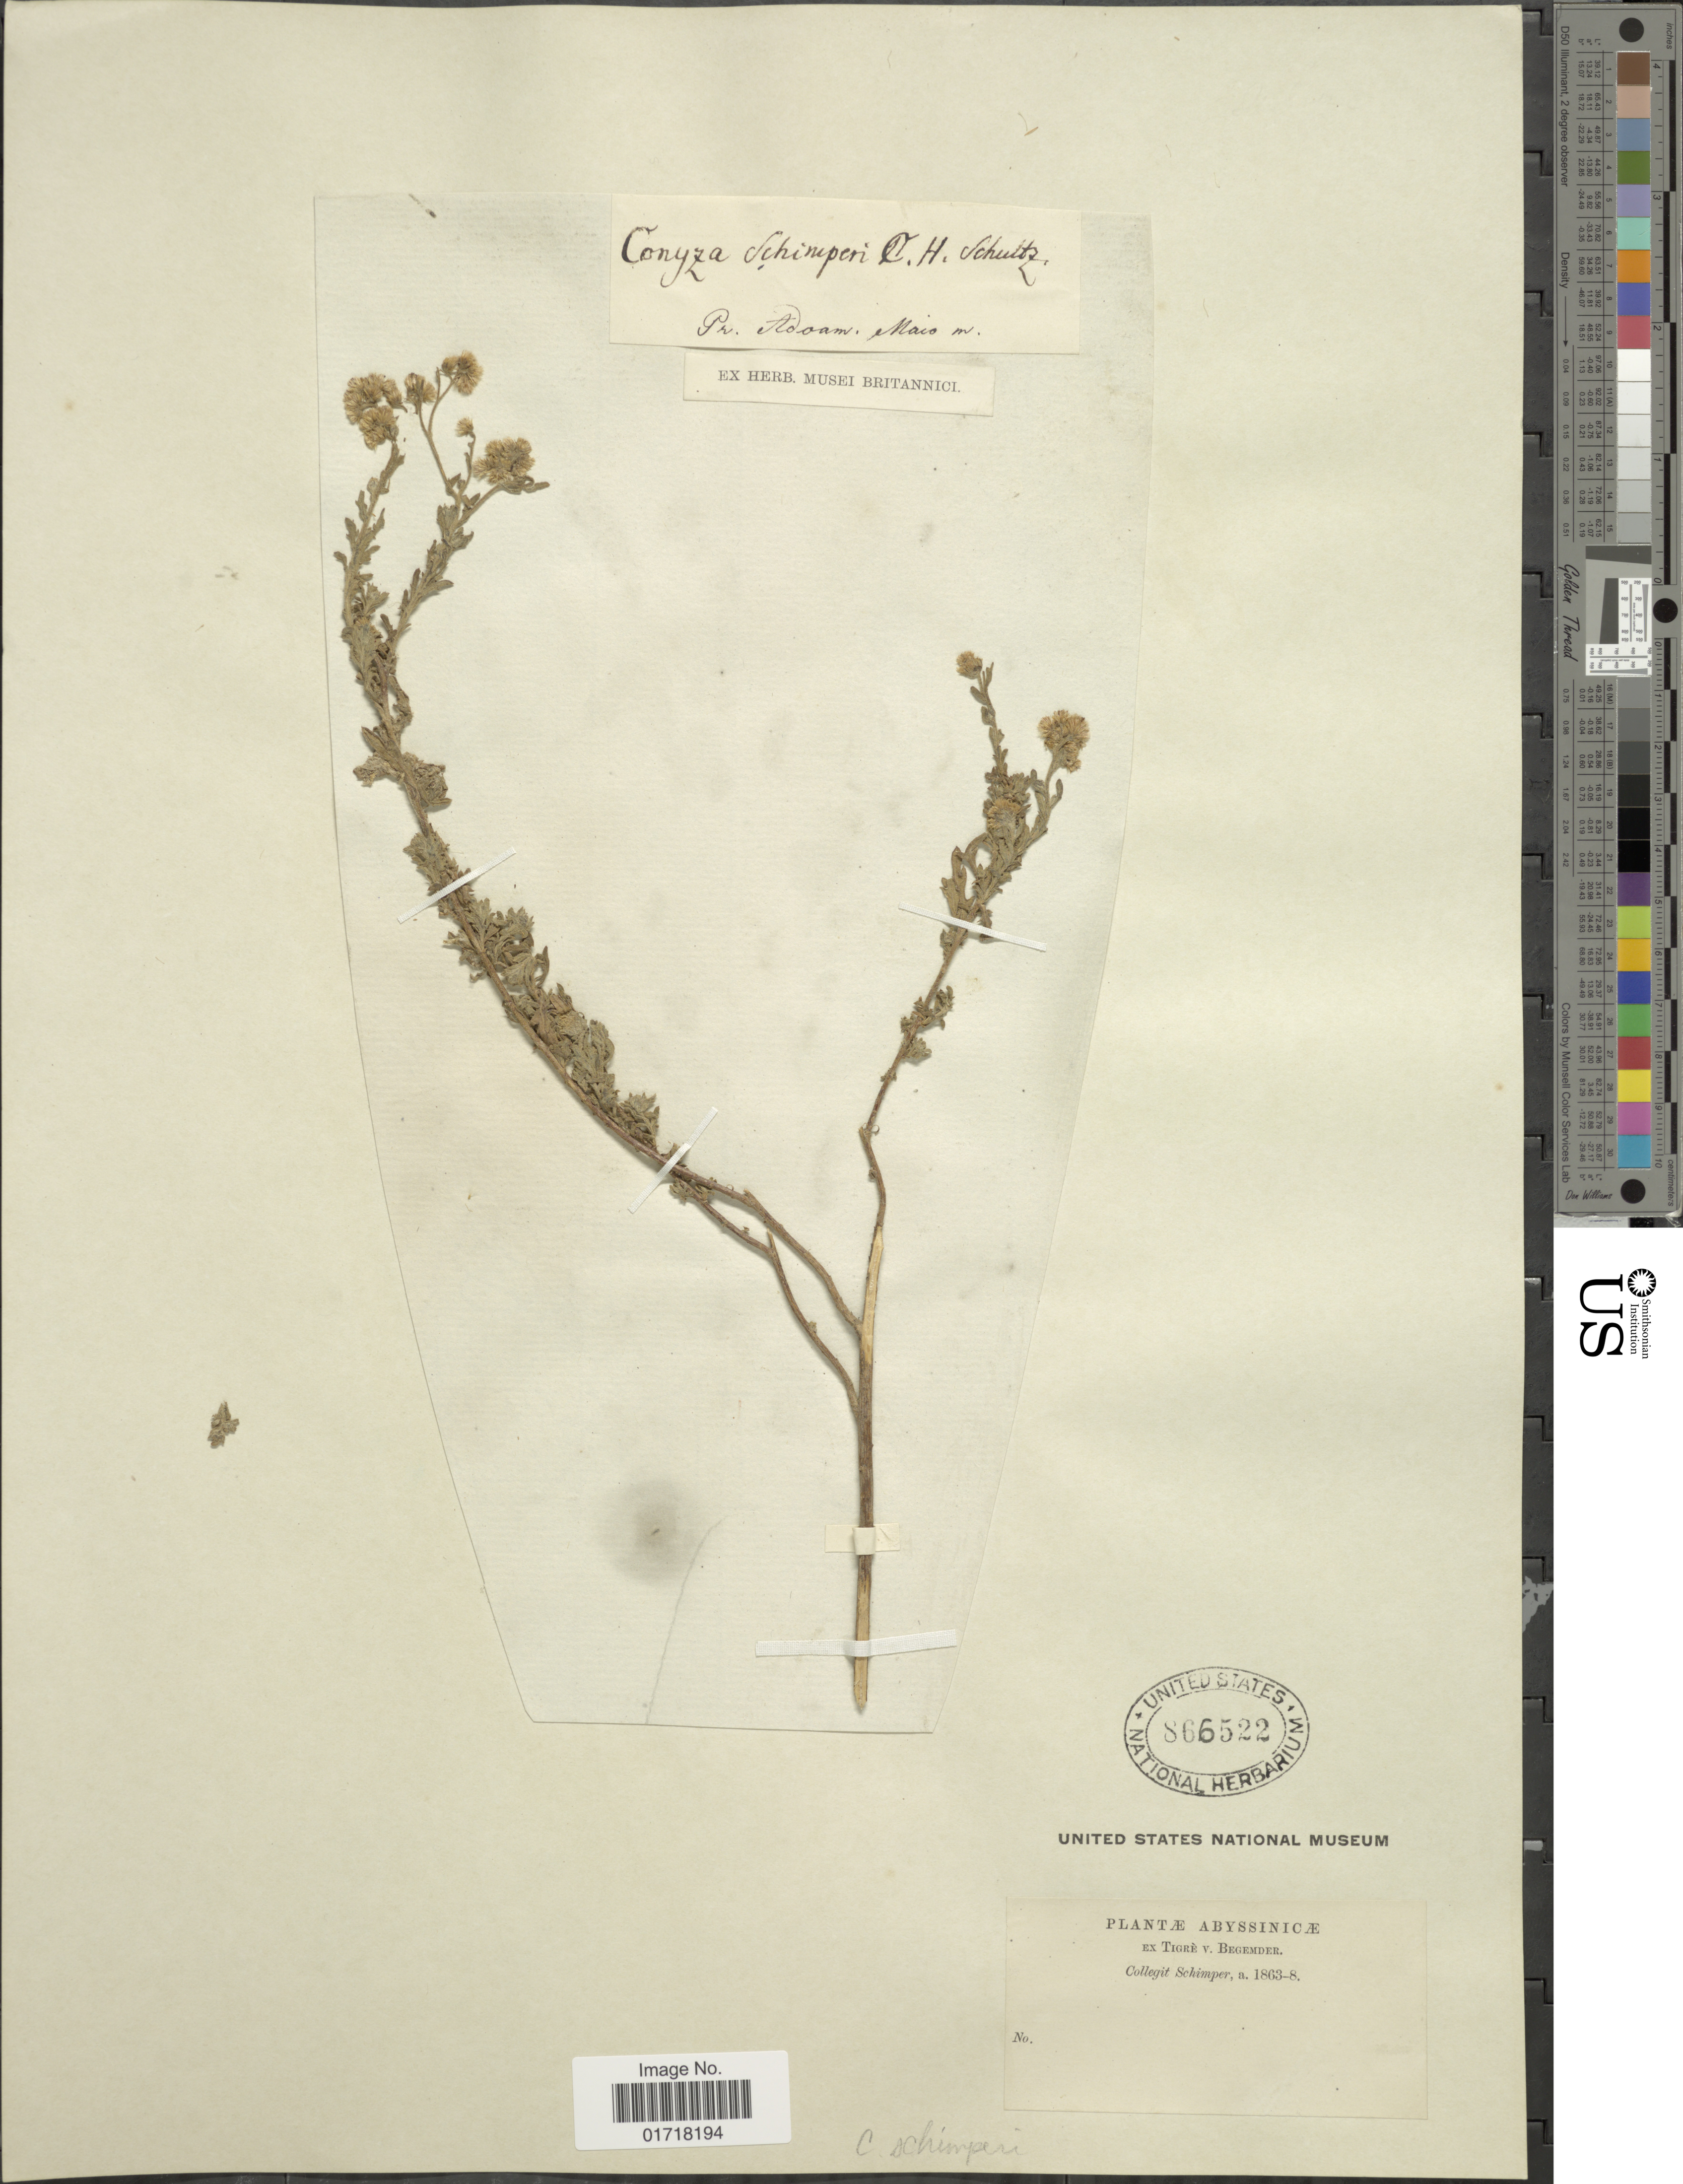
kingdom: Plantae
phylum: Tracheophyta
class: Magnoliopsida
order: Asterales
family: Asteraceae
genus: Conyza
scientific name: Conyza schimperi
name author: Sch. Bip. ex A. Rich.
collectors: -. Schimper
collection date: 1863/1868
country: Eritrea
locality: Abyssinicae, Ex Tigre v. Begemder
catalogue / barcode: US 866522